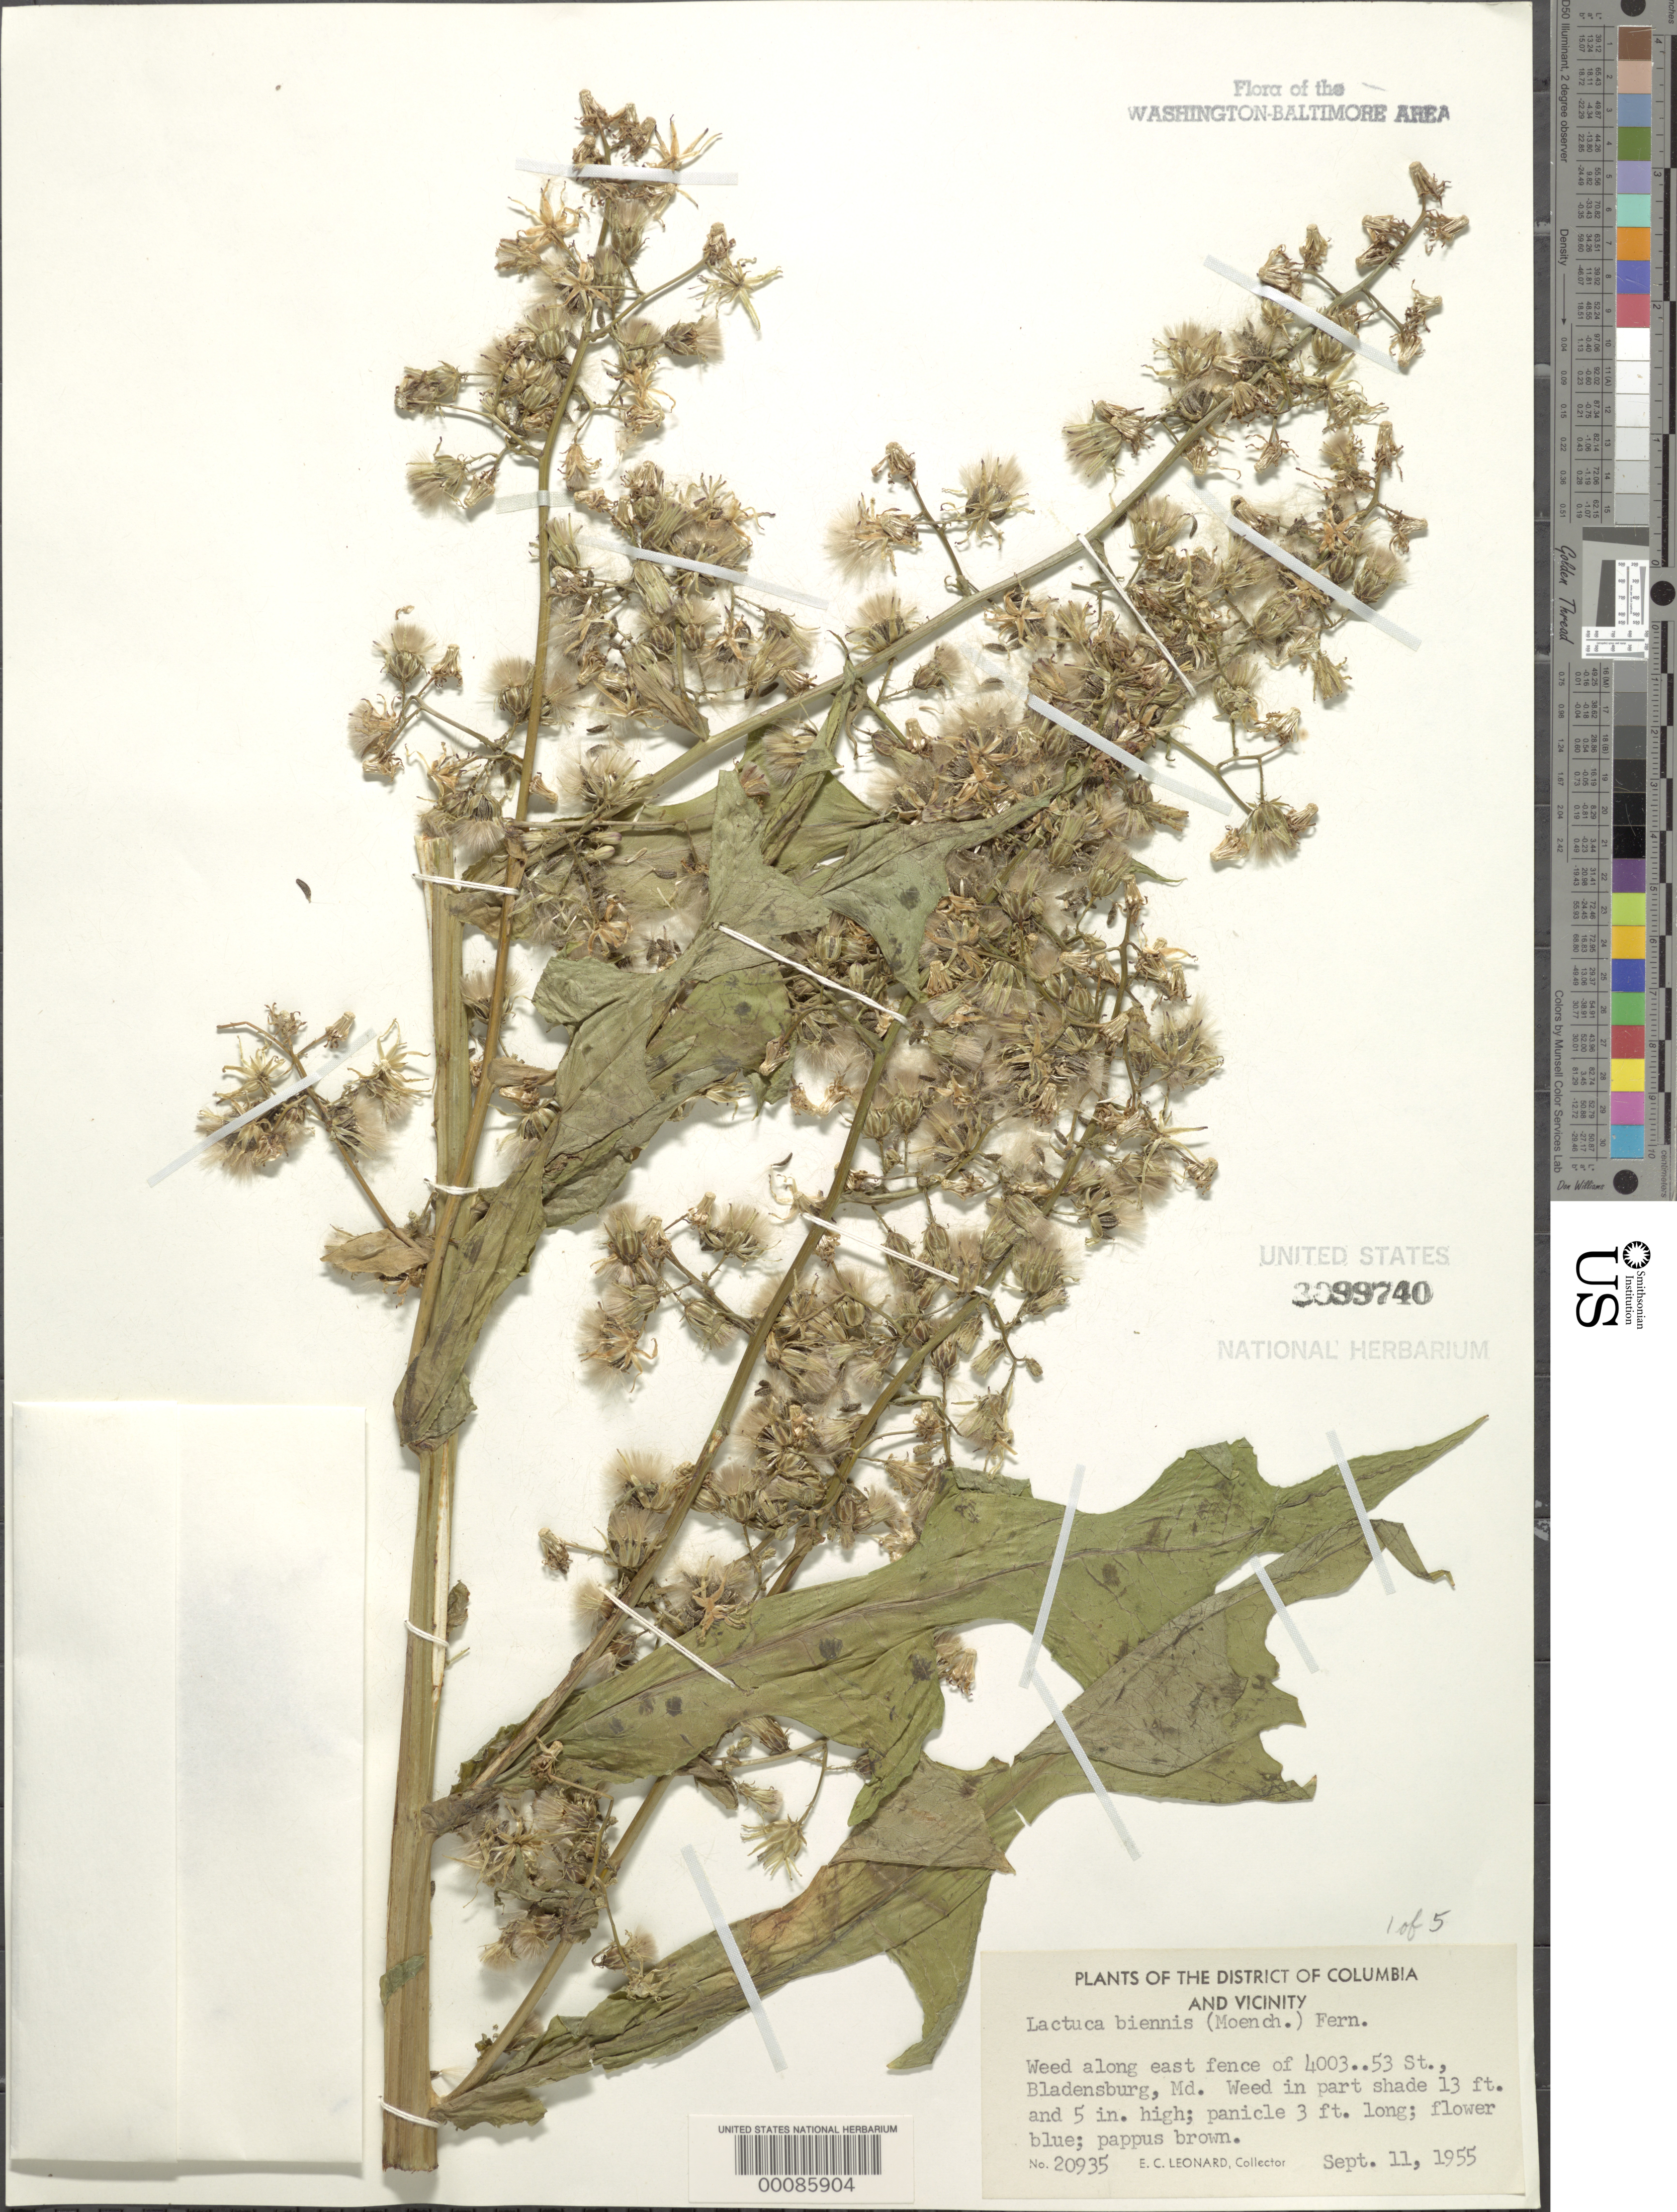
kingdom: Plantae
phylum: Tracheophyta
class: Magnoliopsida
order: Asterales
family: Asteraceae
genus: Lactuca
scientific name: Lactuca biennis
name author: (Moench) Fernald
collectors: E. C. Leonard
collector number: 20935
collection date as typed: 11 Sep 1955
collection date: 1955-09-11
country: United States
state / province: Maryland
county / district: Prince George's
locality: Decatur Heights Bladensburg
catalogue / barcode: US 3099740